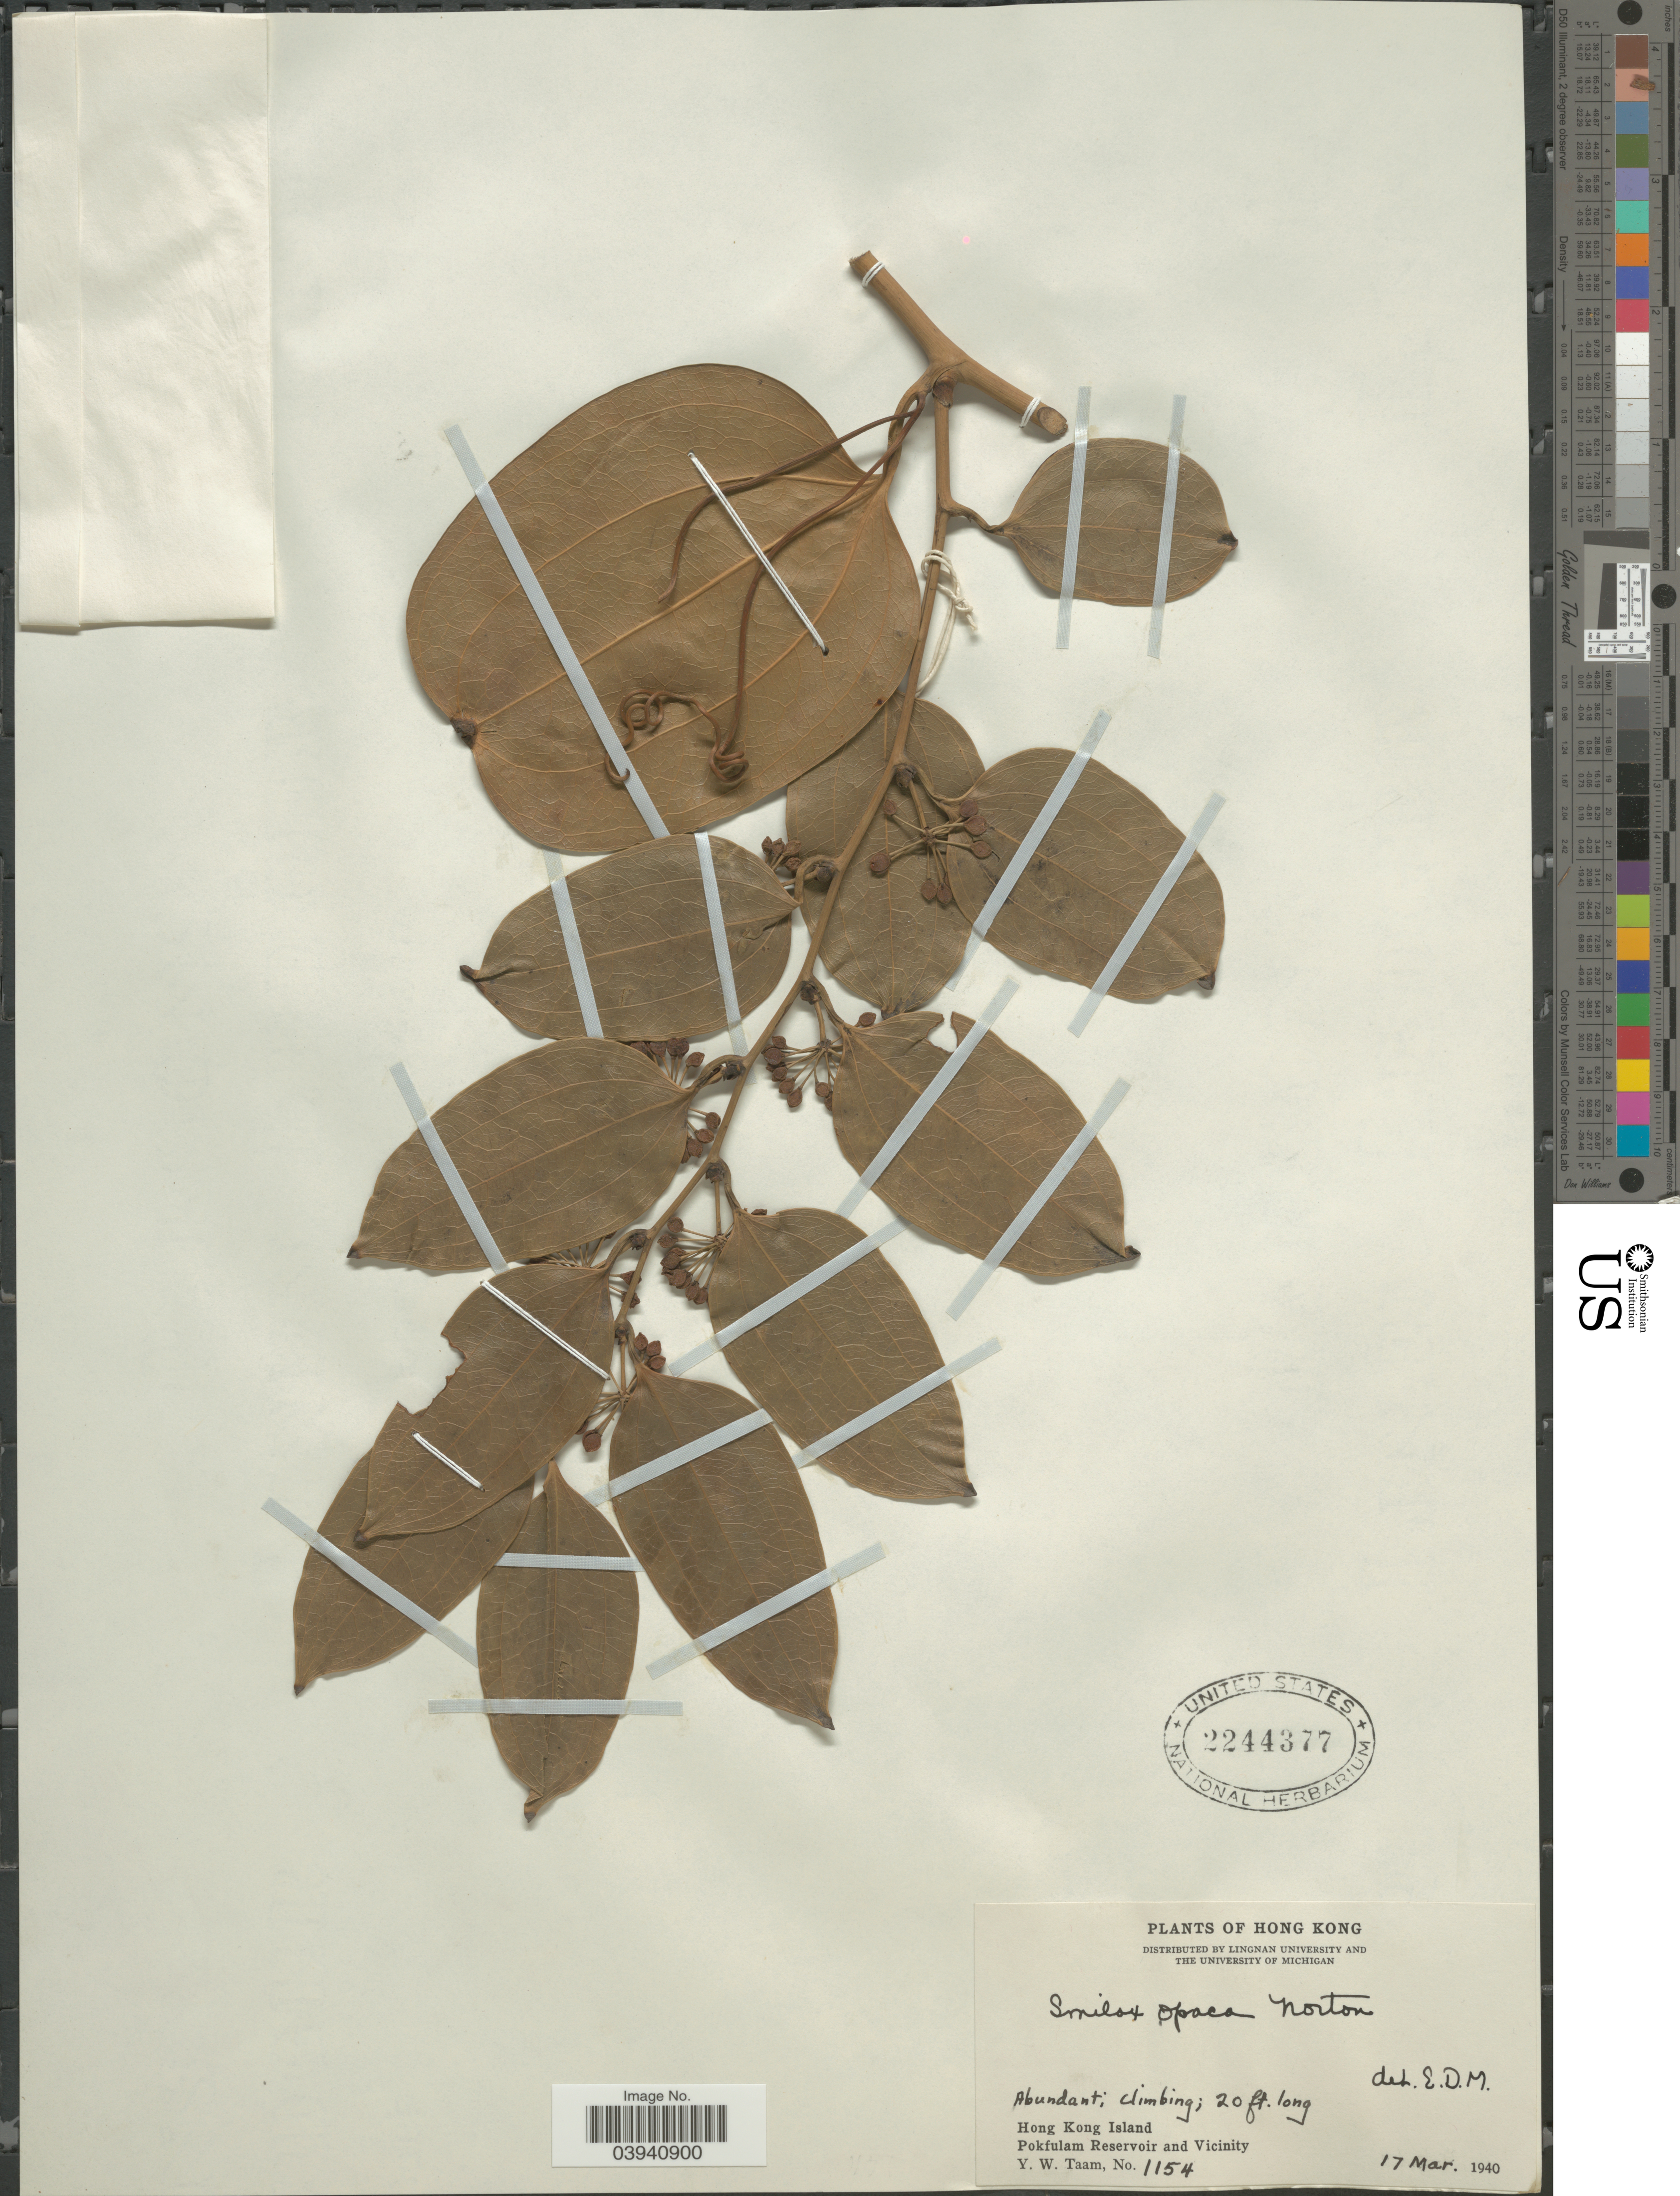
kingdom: Plantae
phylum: Tracheophyta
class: Liliopsida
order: Liliales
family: Smilacaceae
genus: Smilax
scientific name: Smilax opaca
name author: (A. DC.) J.B. Norton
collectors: Y. W. Taam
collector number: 1154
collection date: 1940-03-17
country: China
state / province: Hong Kong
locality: Hong Kong Island. Pokfulam Reservoir and Vicinity.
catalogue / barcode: US 2244377